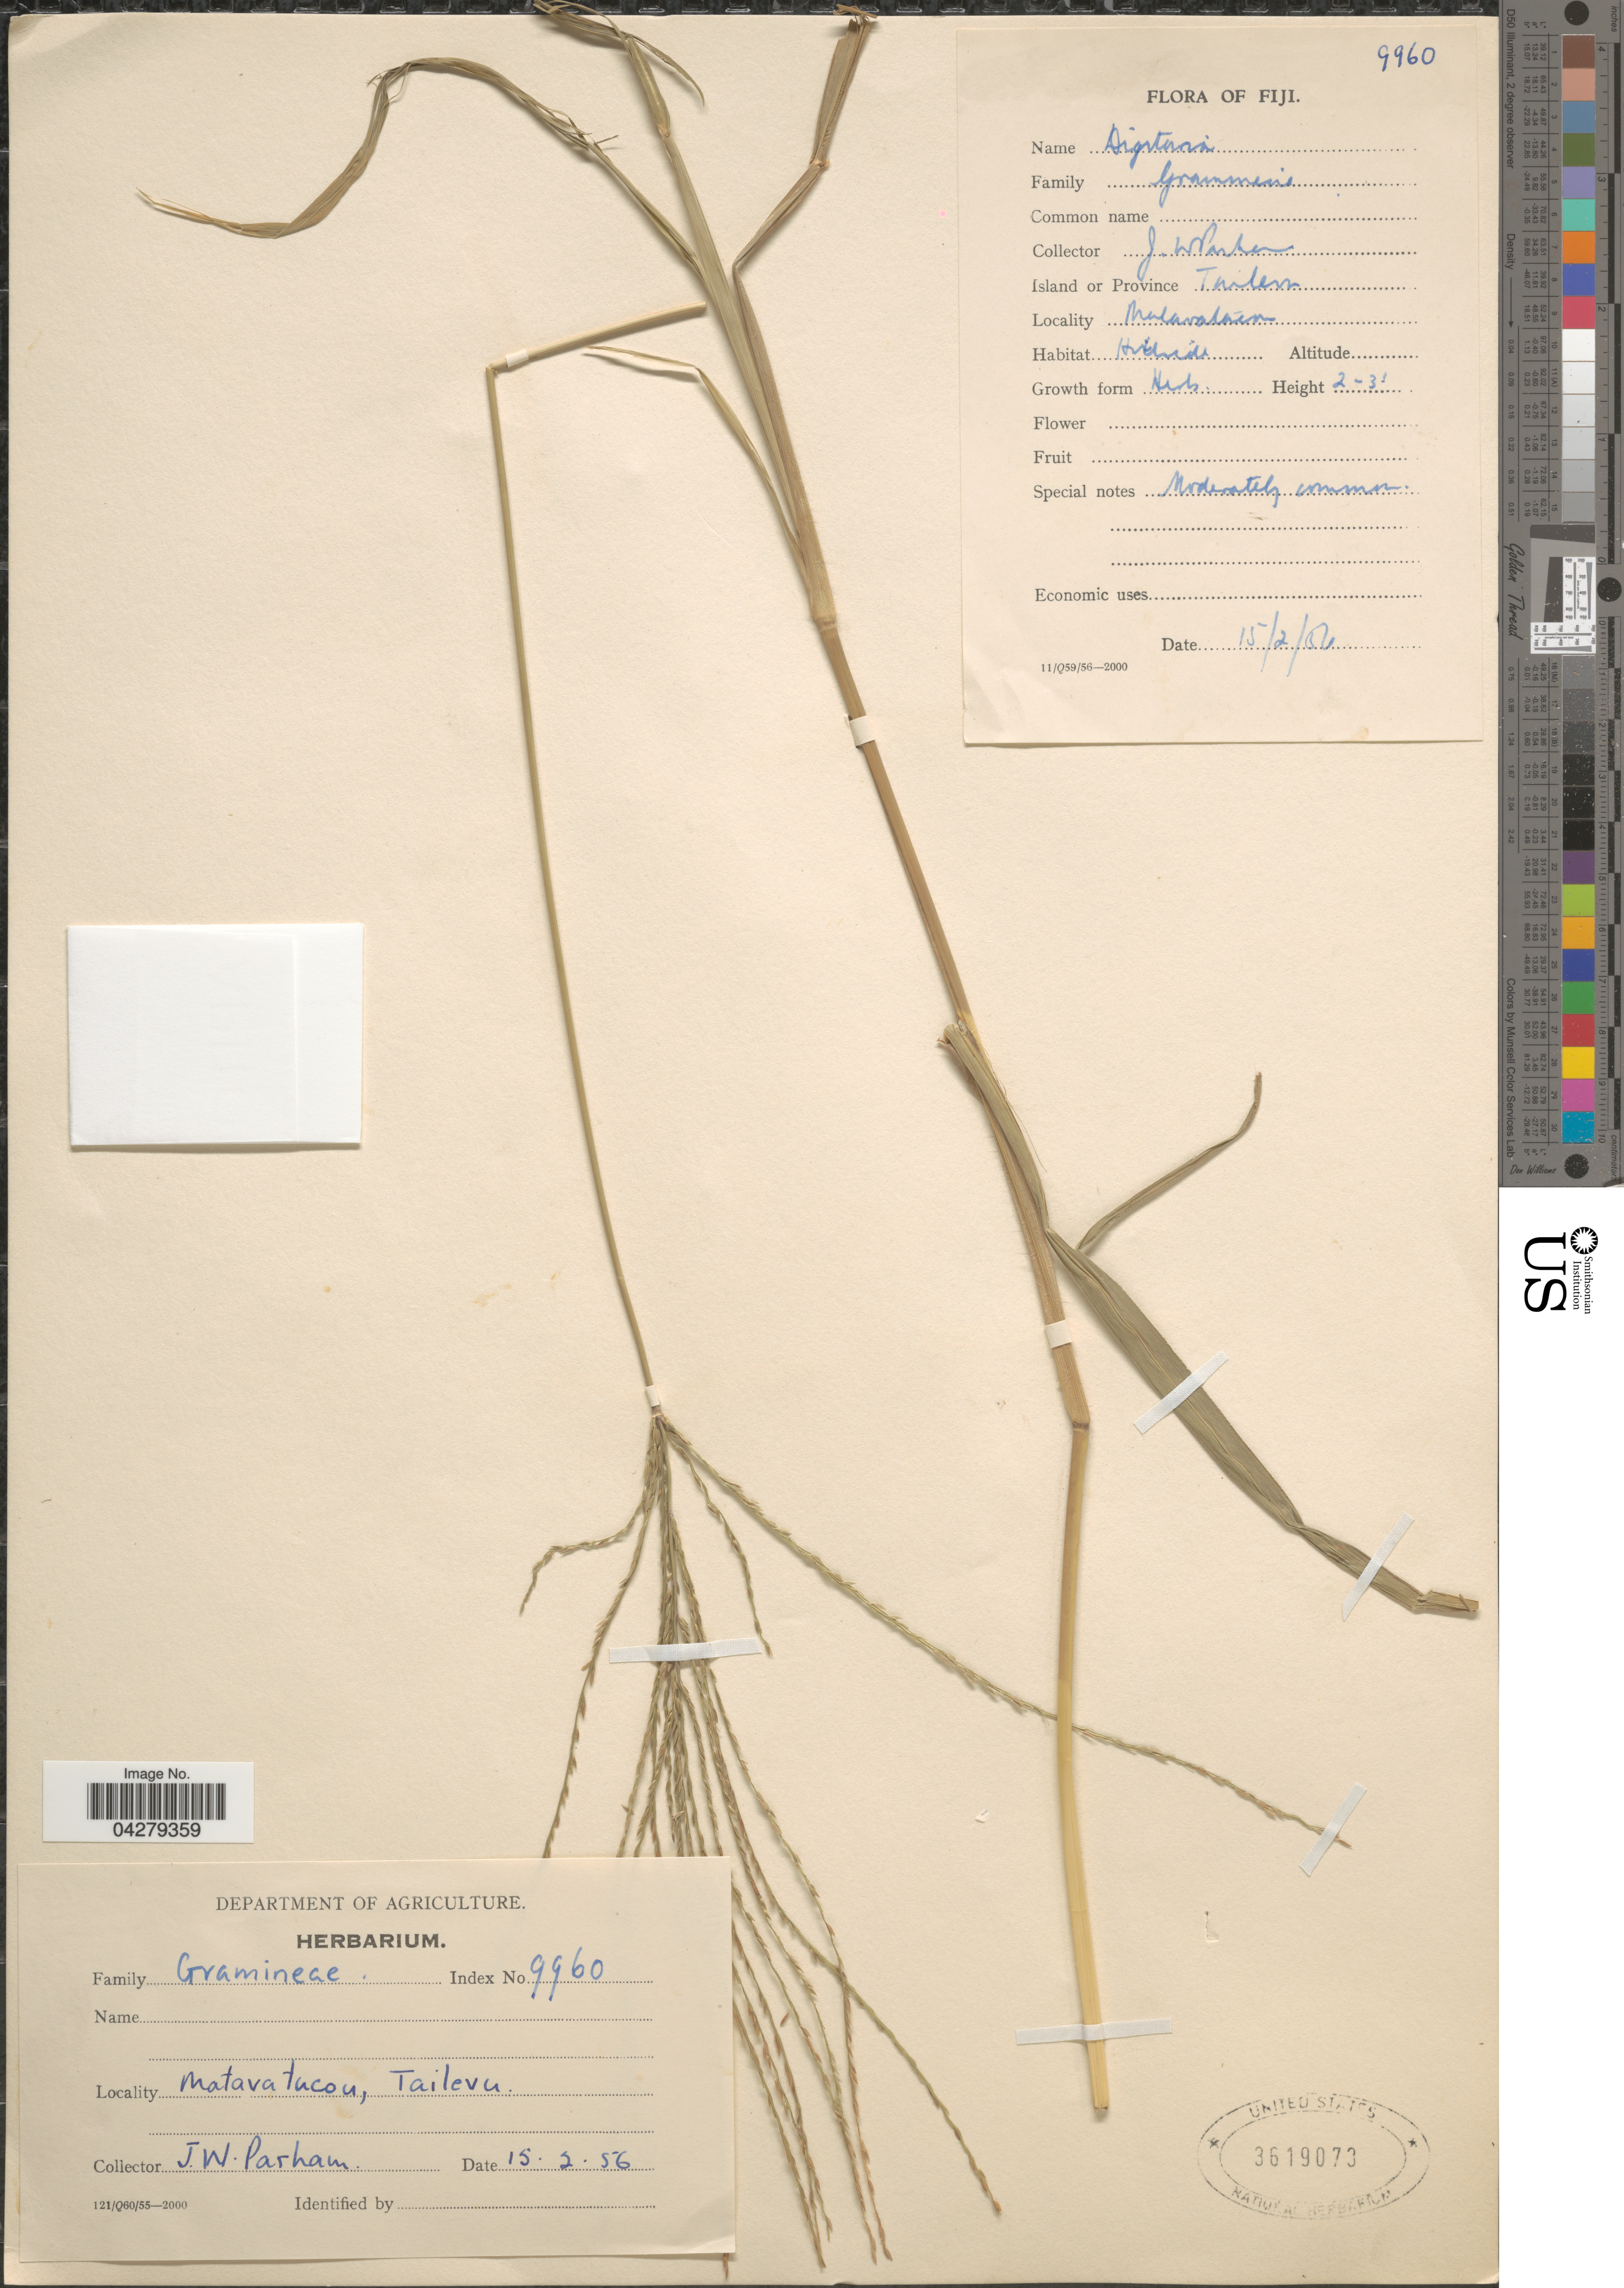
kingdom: Plantae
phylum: Tracheophyta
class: Liliopsida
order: Poales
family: Poaceae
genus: Digitaria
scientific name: Digitaria sp.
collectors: J. Parham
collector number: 9960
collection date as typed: Transcribed d/m/y: 15/2/56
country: Fiji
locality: Matavatucou, Island or Province Tailevu.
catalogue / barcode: US 3619073